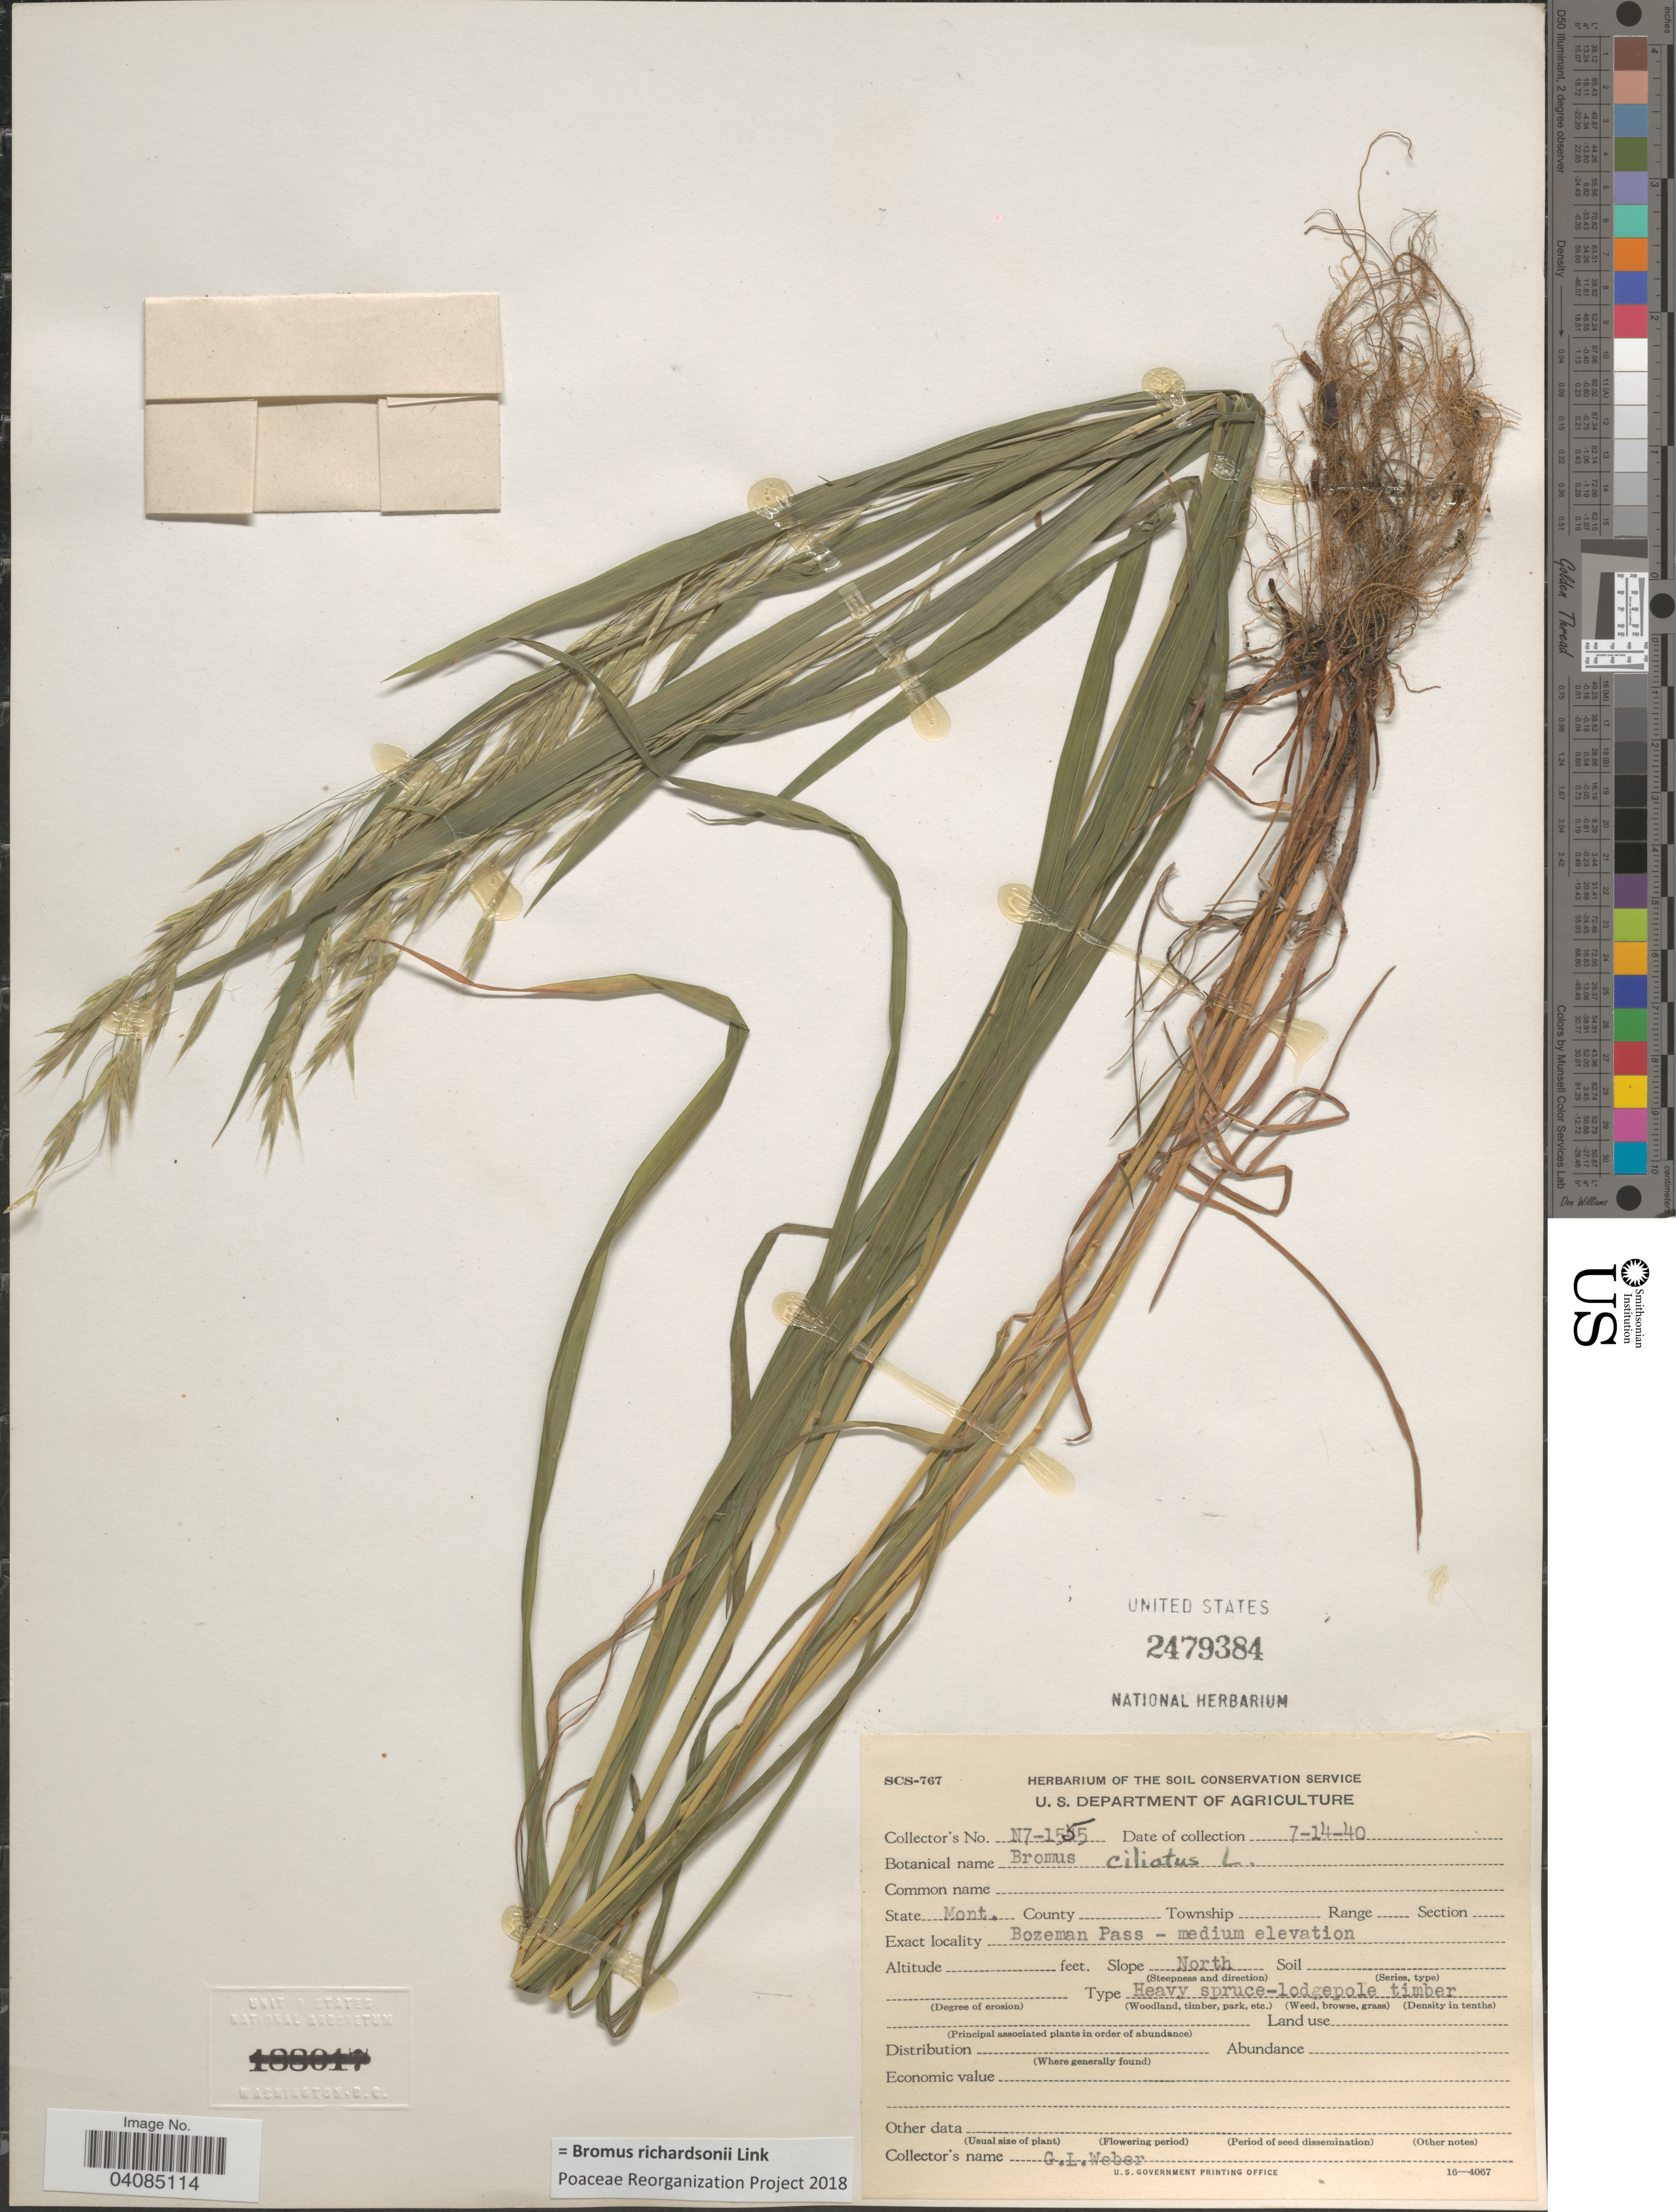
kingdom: Plantae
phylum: Tracheophyta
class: Liliopsida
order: Poales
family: Poaceae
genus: Bromus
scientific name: Bromus richardsonii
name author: Link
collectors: G. Weber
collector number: N7-1555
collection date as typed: Transcribed d/m/y: 14/7/40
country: United States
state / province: Montana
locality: Bozeman Pass - medium elevation.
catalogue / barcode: US 2479384